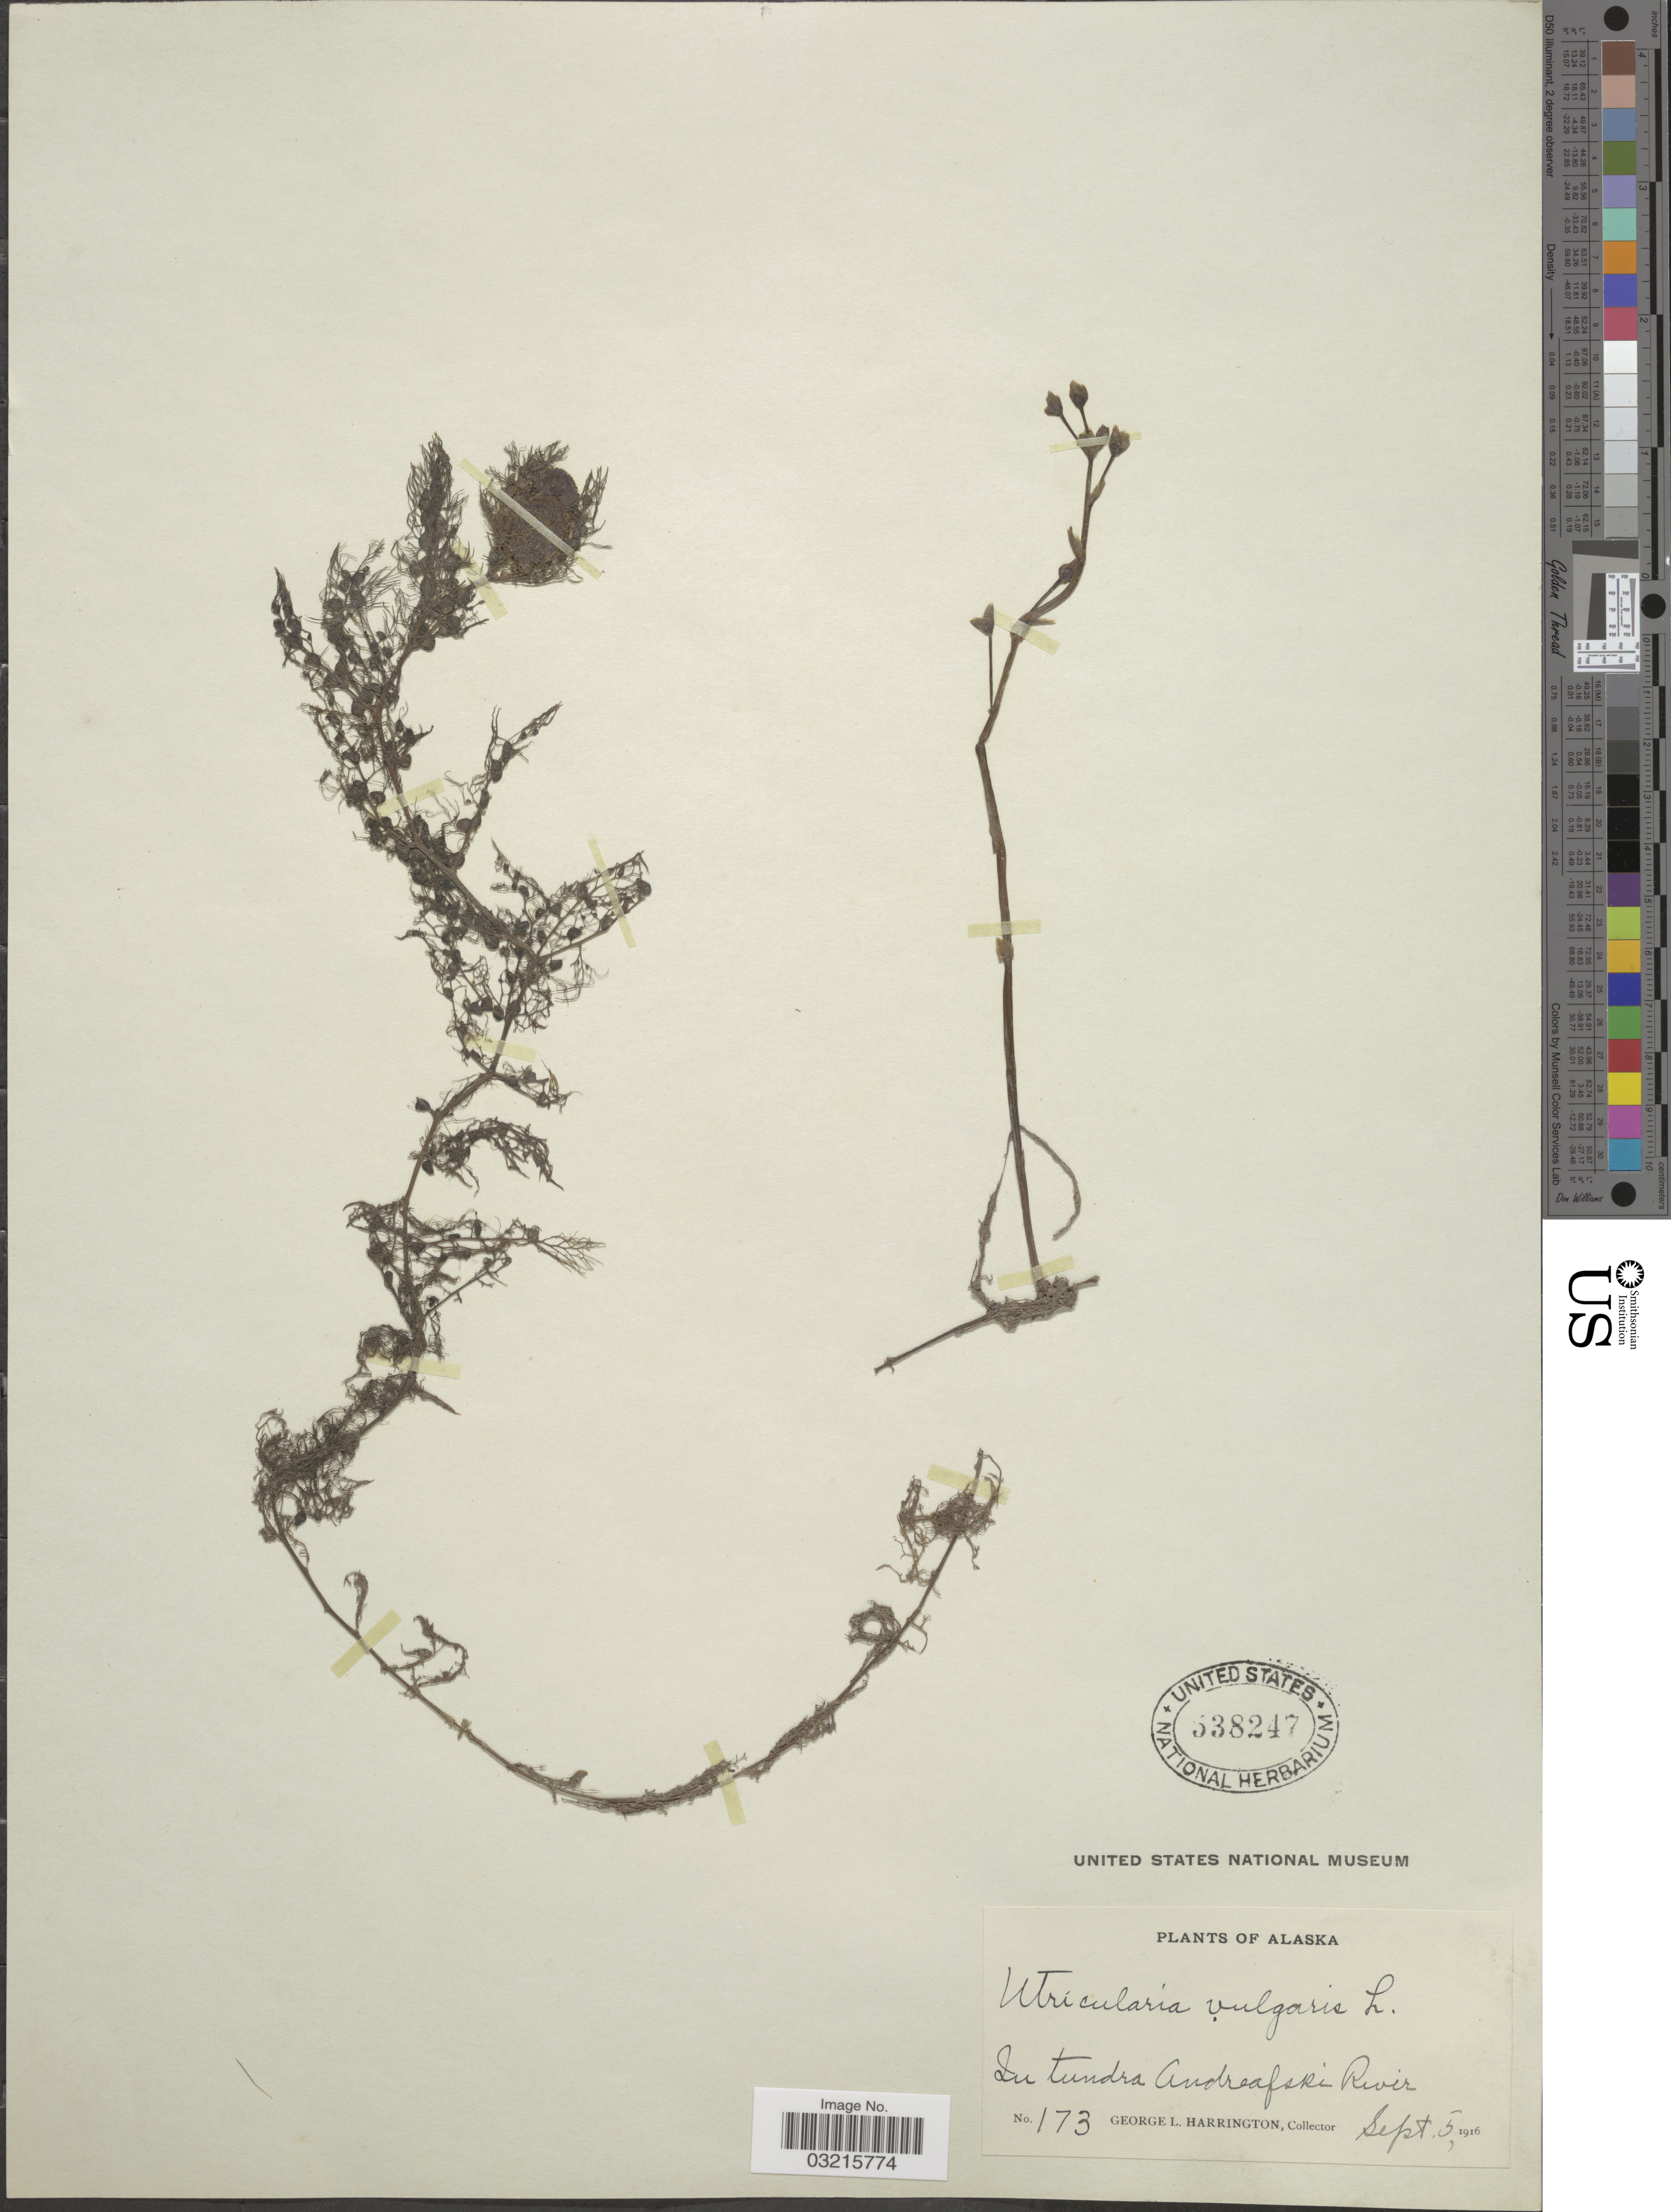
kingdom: Plantae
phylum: Tracheophyta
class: Magnoliopsida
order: Lamiales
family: Lentibulariaceae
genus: Utricularia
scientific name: Utricularia vulgaris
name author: L.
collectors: G. Harrington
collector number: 173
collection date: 1916-09-05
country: United States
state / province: Alaska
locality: In Tundra Andreafski River.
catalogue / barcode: US 538247